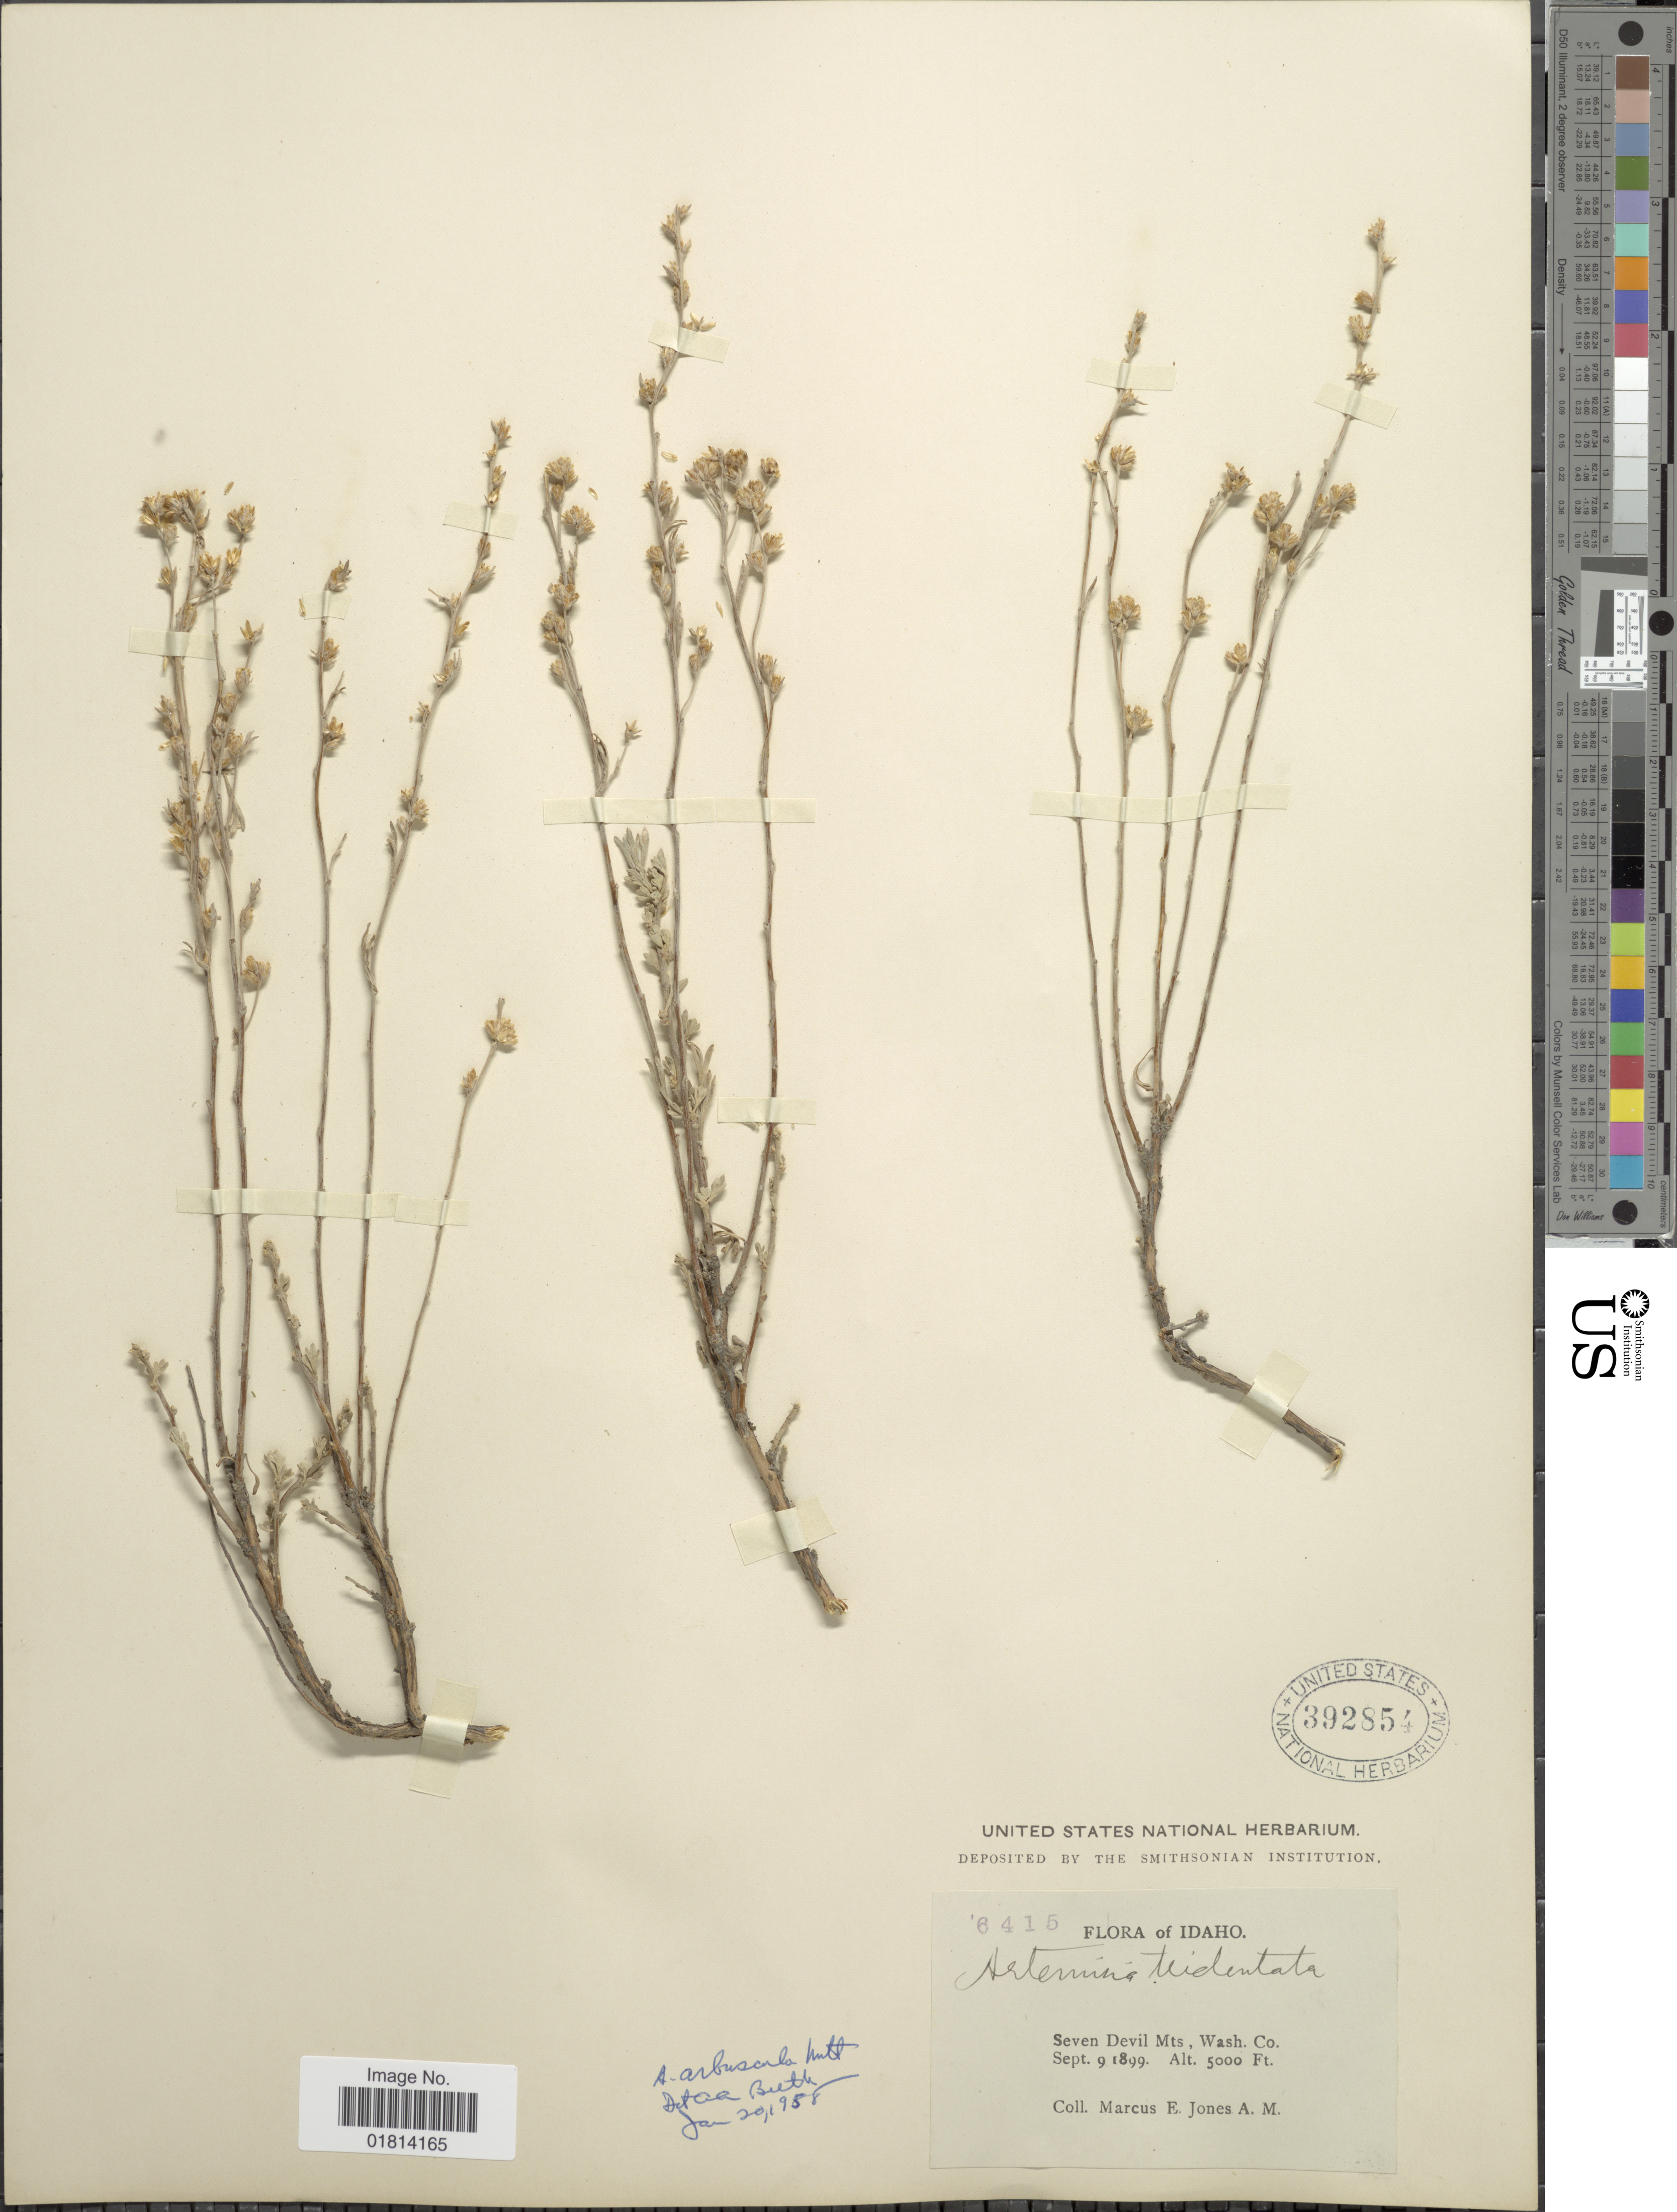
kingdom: Plantae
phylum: Tracheophyta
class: Magnoliopsida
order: Asterales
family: Asteraceae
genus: Artemisia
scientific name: Artemisia arbuscula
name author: Nutt.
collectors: M. E. Jones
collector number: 6415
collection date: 1899-09-09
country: United States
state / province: Idaho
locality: Seven Devil Mts, Wash Co.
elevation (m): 1524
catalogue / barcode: US 392854